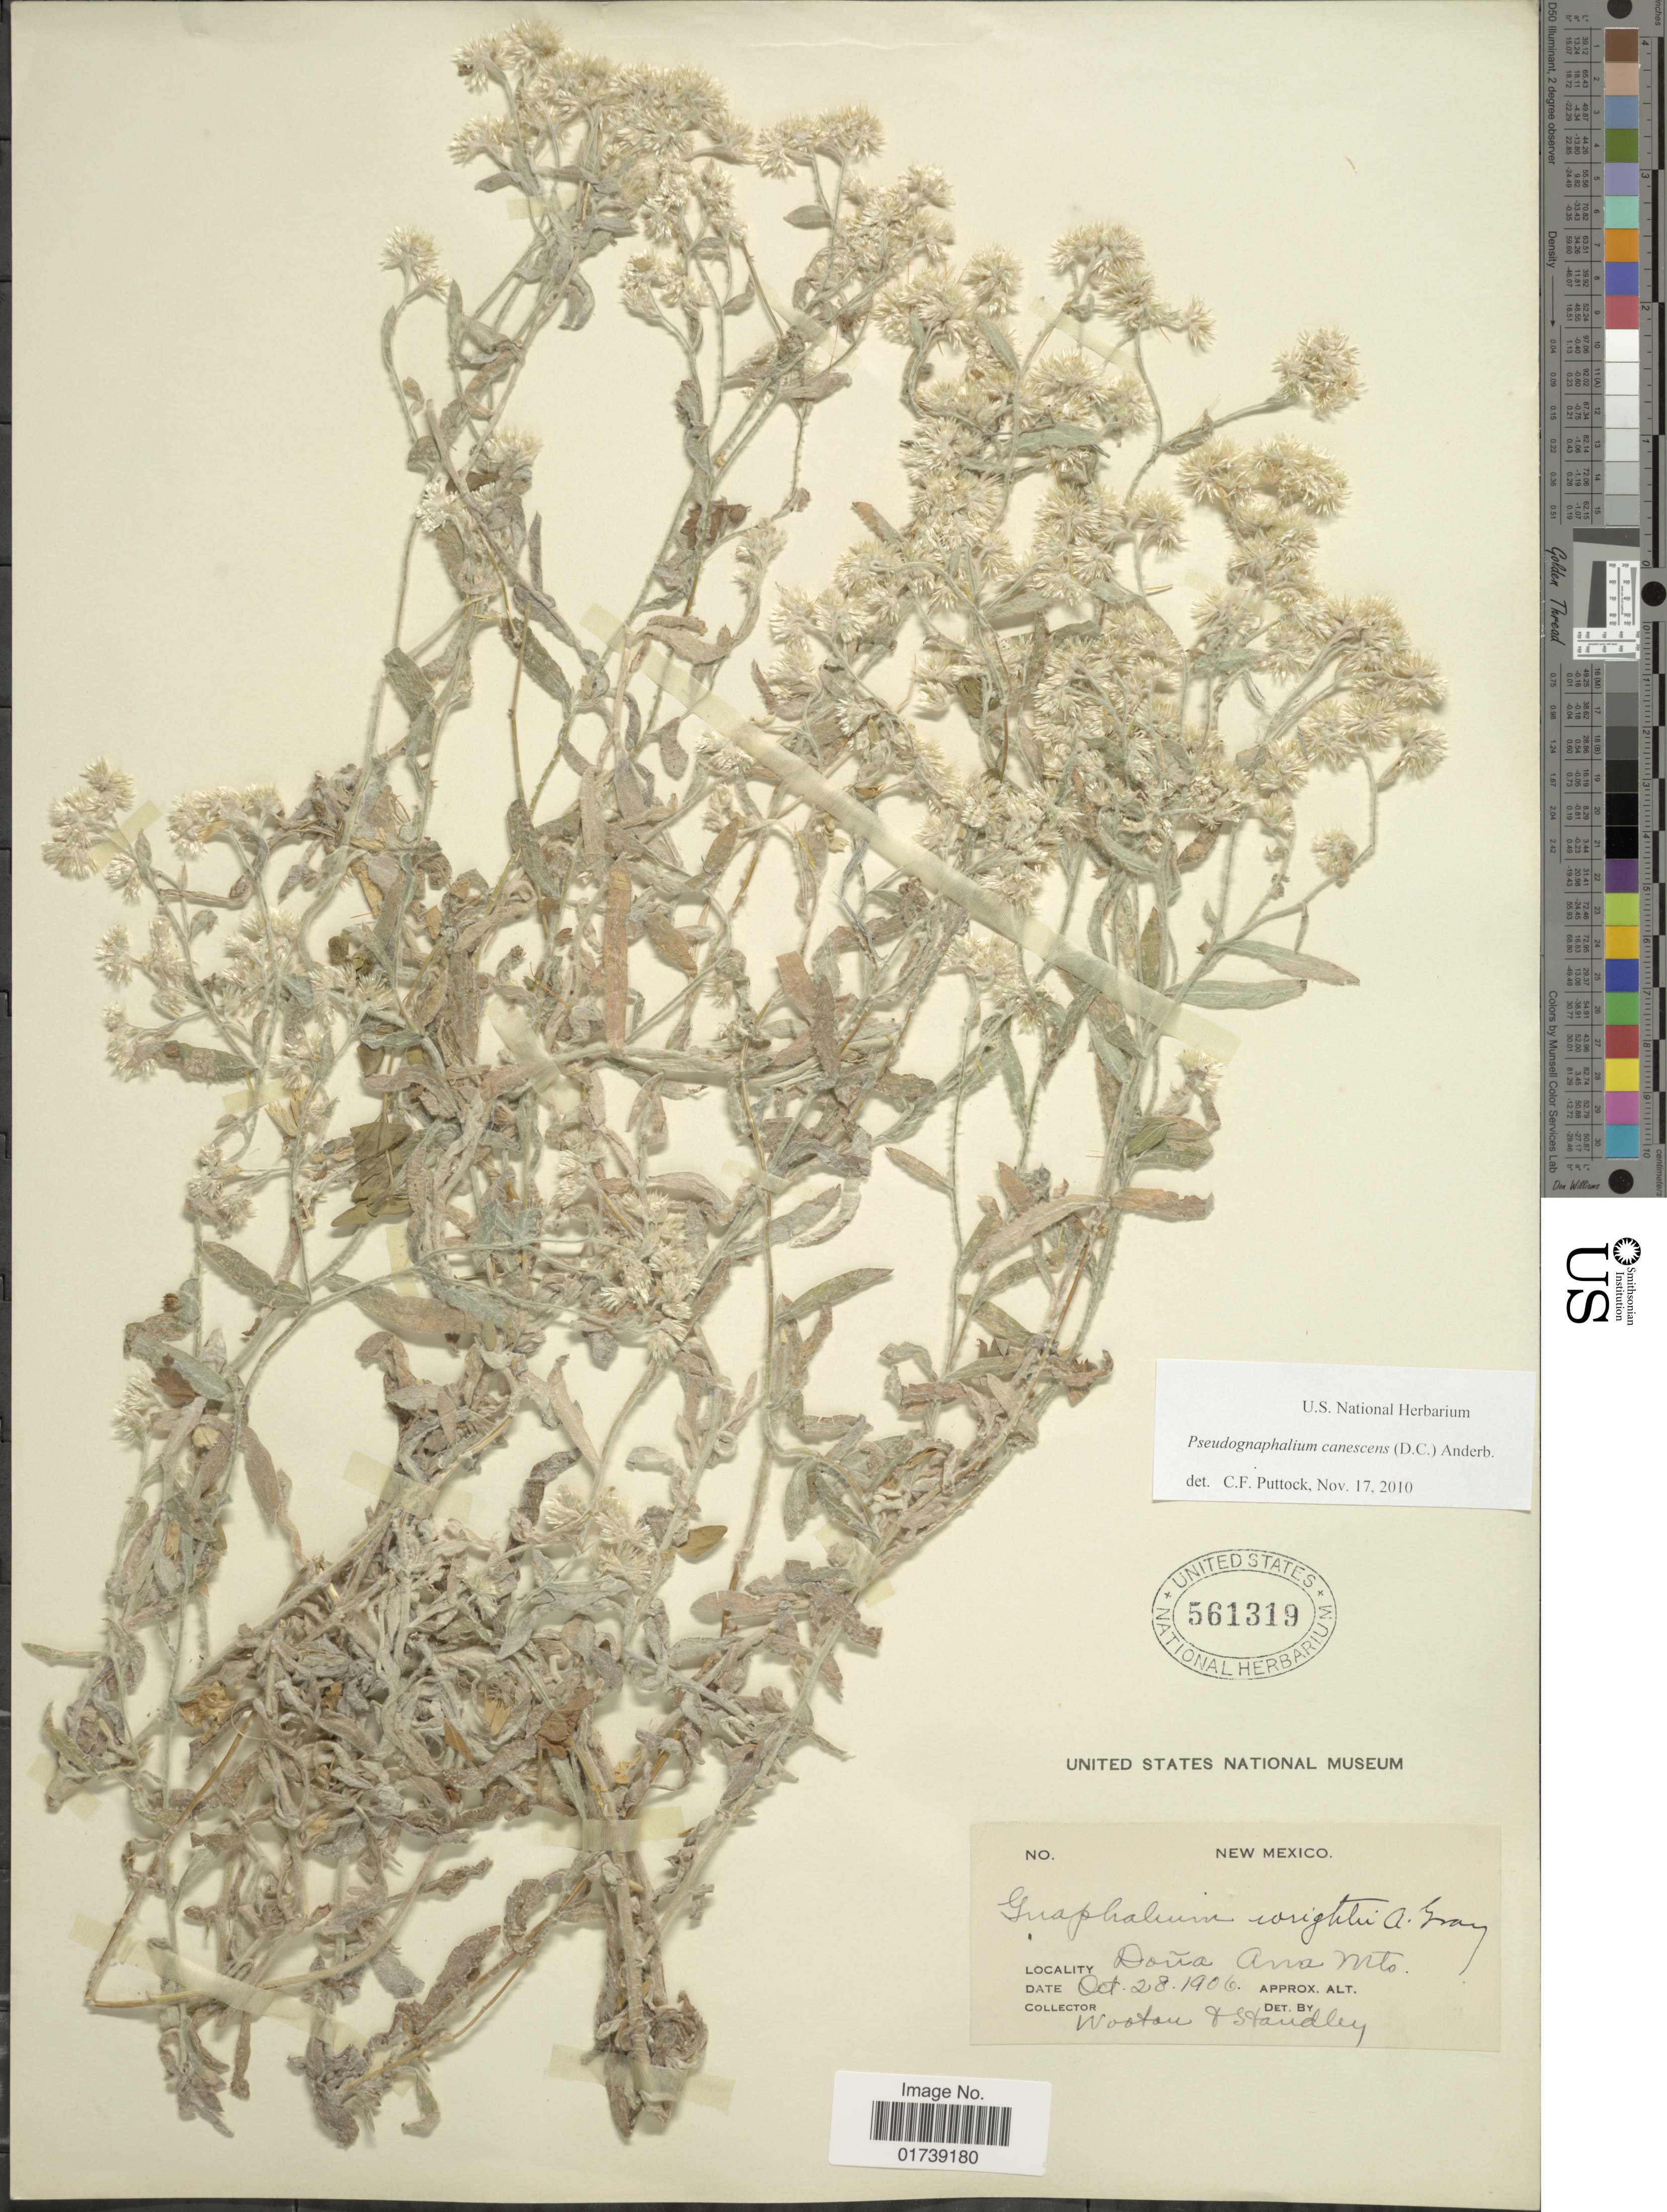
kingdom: Plantae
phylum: Tracheophyta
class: Magnoliopsida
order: Asterales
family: Asteraceae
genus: Pseudognaphalium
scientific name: Pseudognaphalium canescens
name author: (DC.) Anderb.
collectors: E. O. Wooton & Standley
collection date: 1906-10-28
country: United States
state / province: New Mexico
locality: Dona, Ana Mts.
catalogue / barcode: US 561319